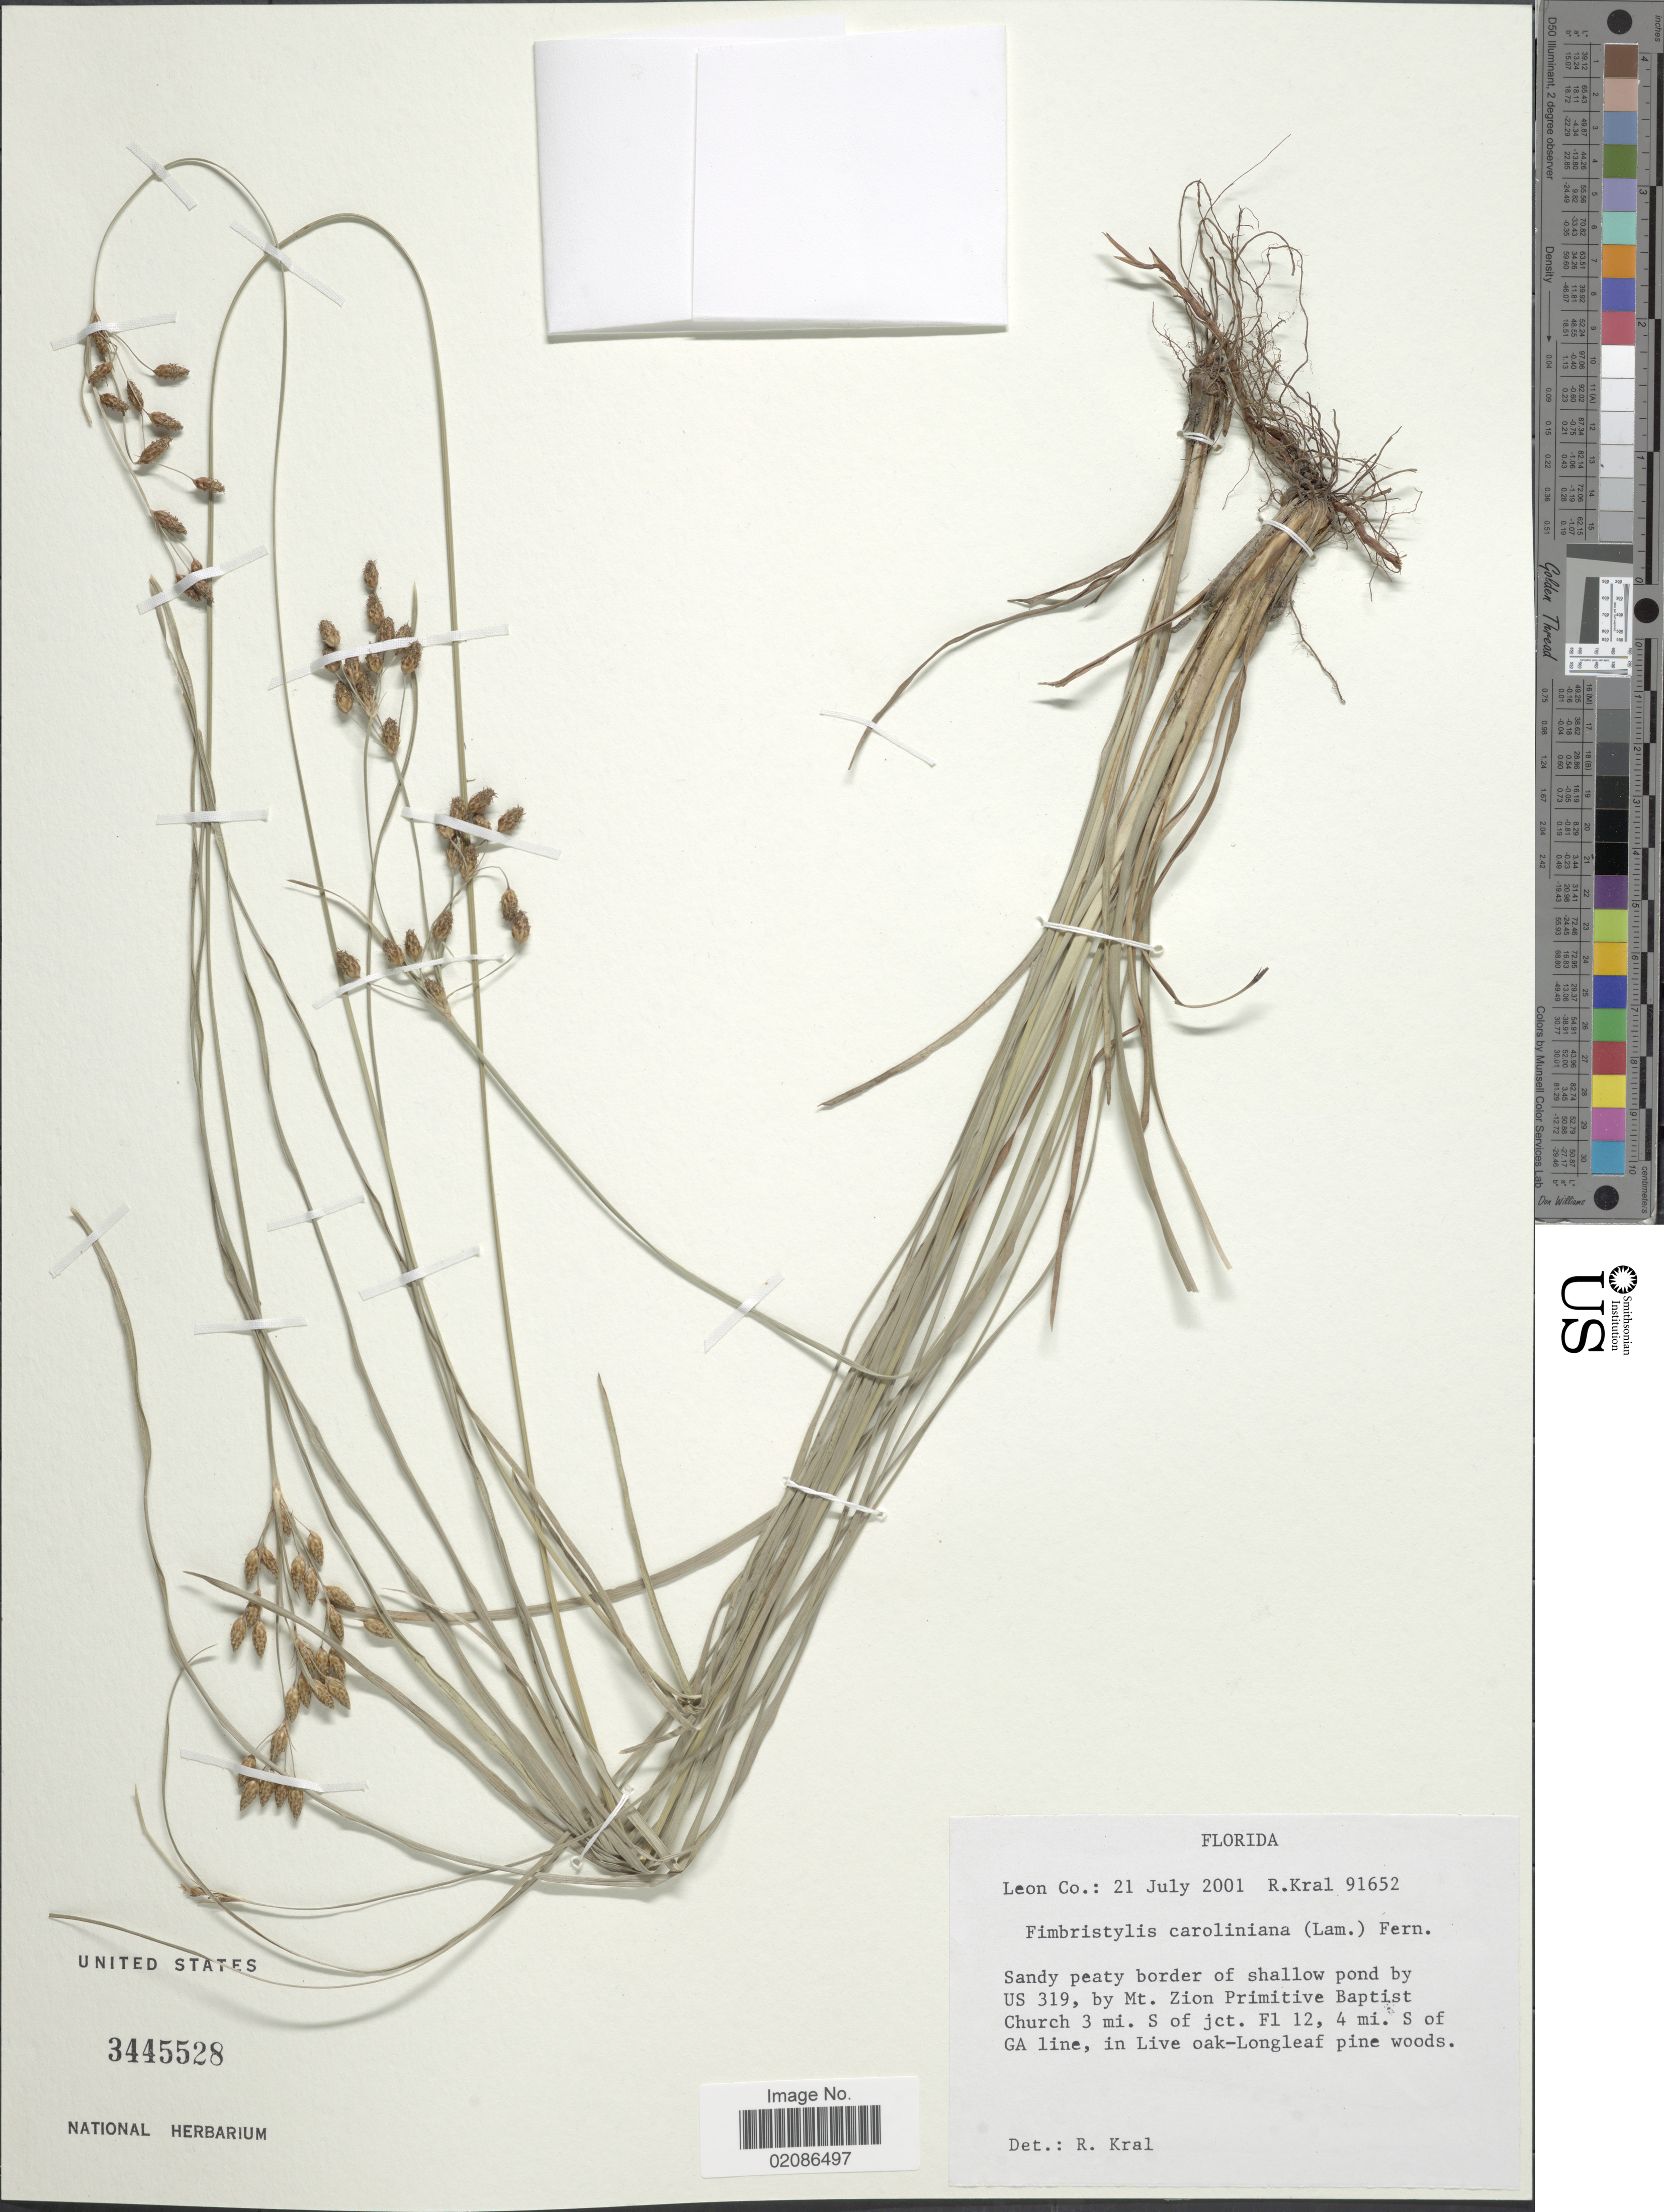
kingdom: Plantae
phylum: Tracheophyta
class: Liliopsida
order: Poales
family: Cyperaceae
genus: Fimbristylis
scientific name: Fimbristylis caroliniana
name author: (Lam.) Fernald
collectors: R. Kral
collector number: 91652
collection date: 2001-07-21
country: United States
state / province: Florida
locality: Leon Co, Sandy peaty border of shallow pond by US 319, by Mt Zion Primitive Baptist Church 3 mi S of Jct. Fl 12, 4 mi S of GA line, in Live oak-Longleaf pine woods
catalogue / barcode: US 3445528